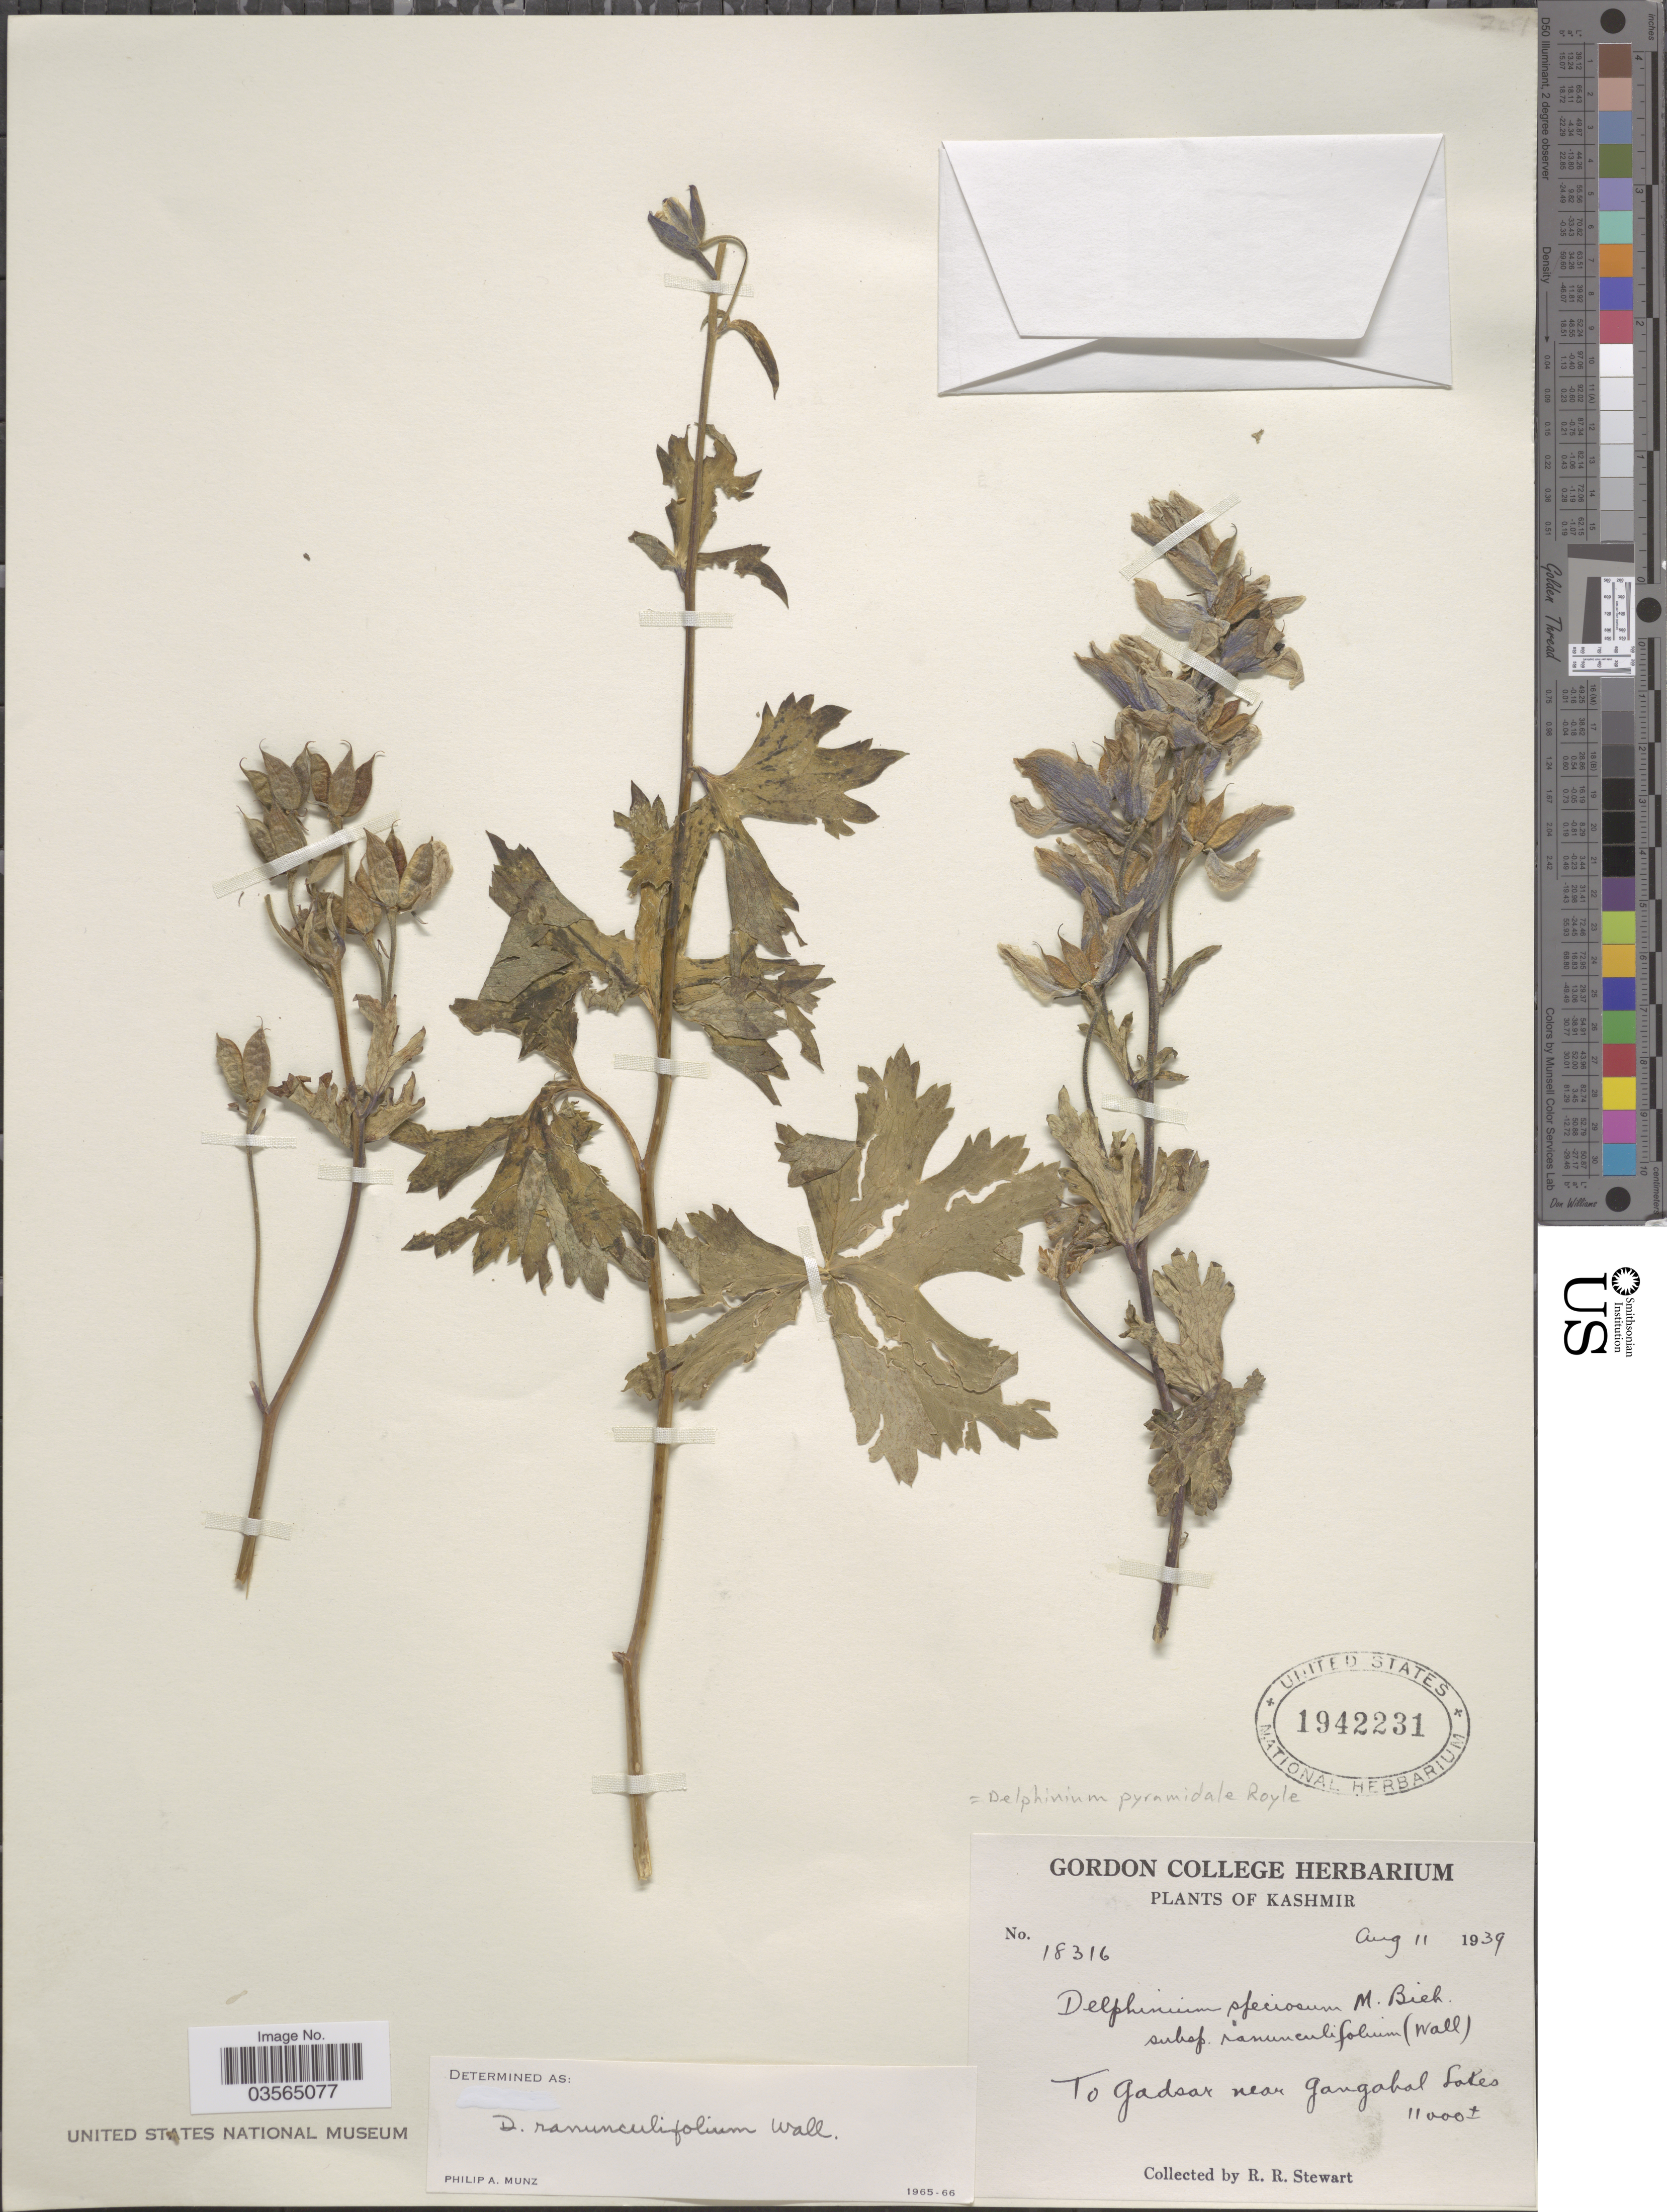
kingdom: Plantae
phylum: Tracheophyta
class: Magnoliopsida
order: Ranunculales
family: Ranunculaceae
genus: Delphinium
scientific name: Delphinium pyramidale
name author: Royle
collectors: R. Stewart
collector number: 18316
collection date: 1939-08-11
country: India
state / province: Jammu and Kashmir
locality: Kashmir. To Gadsar near Gangabal Lakes.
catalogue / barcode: US 1942231